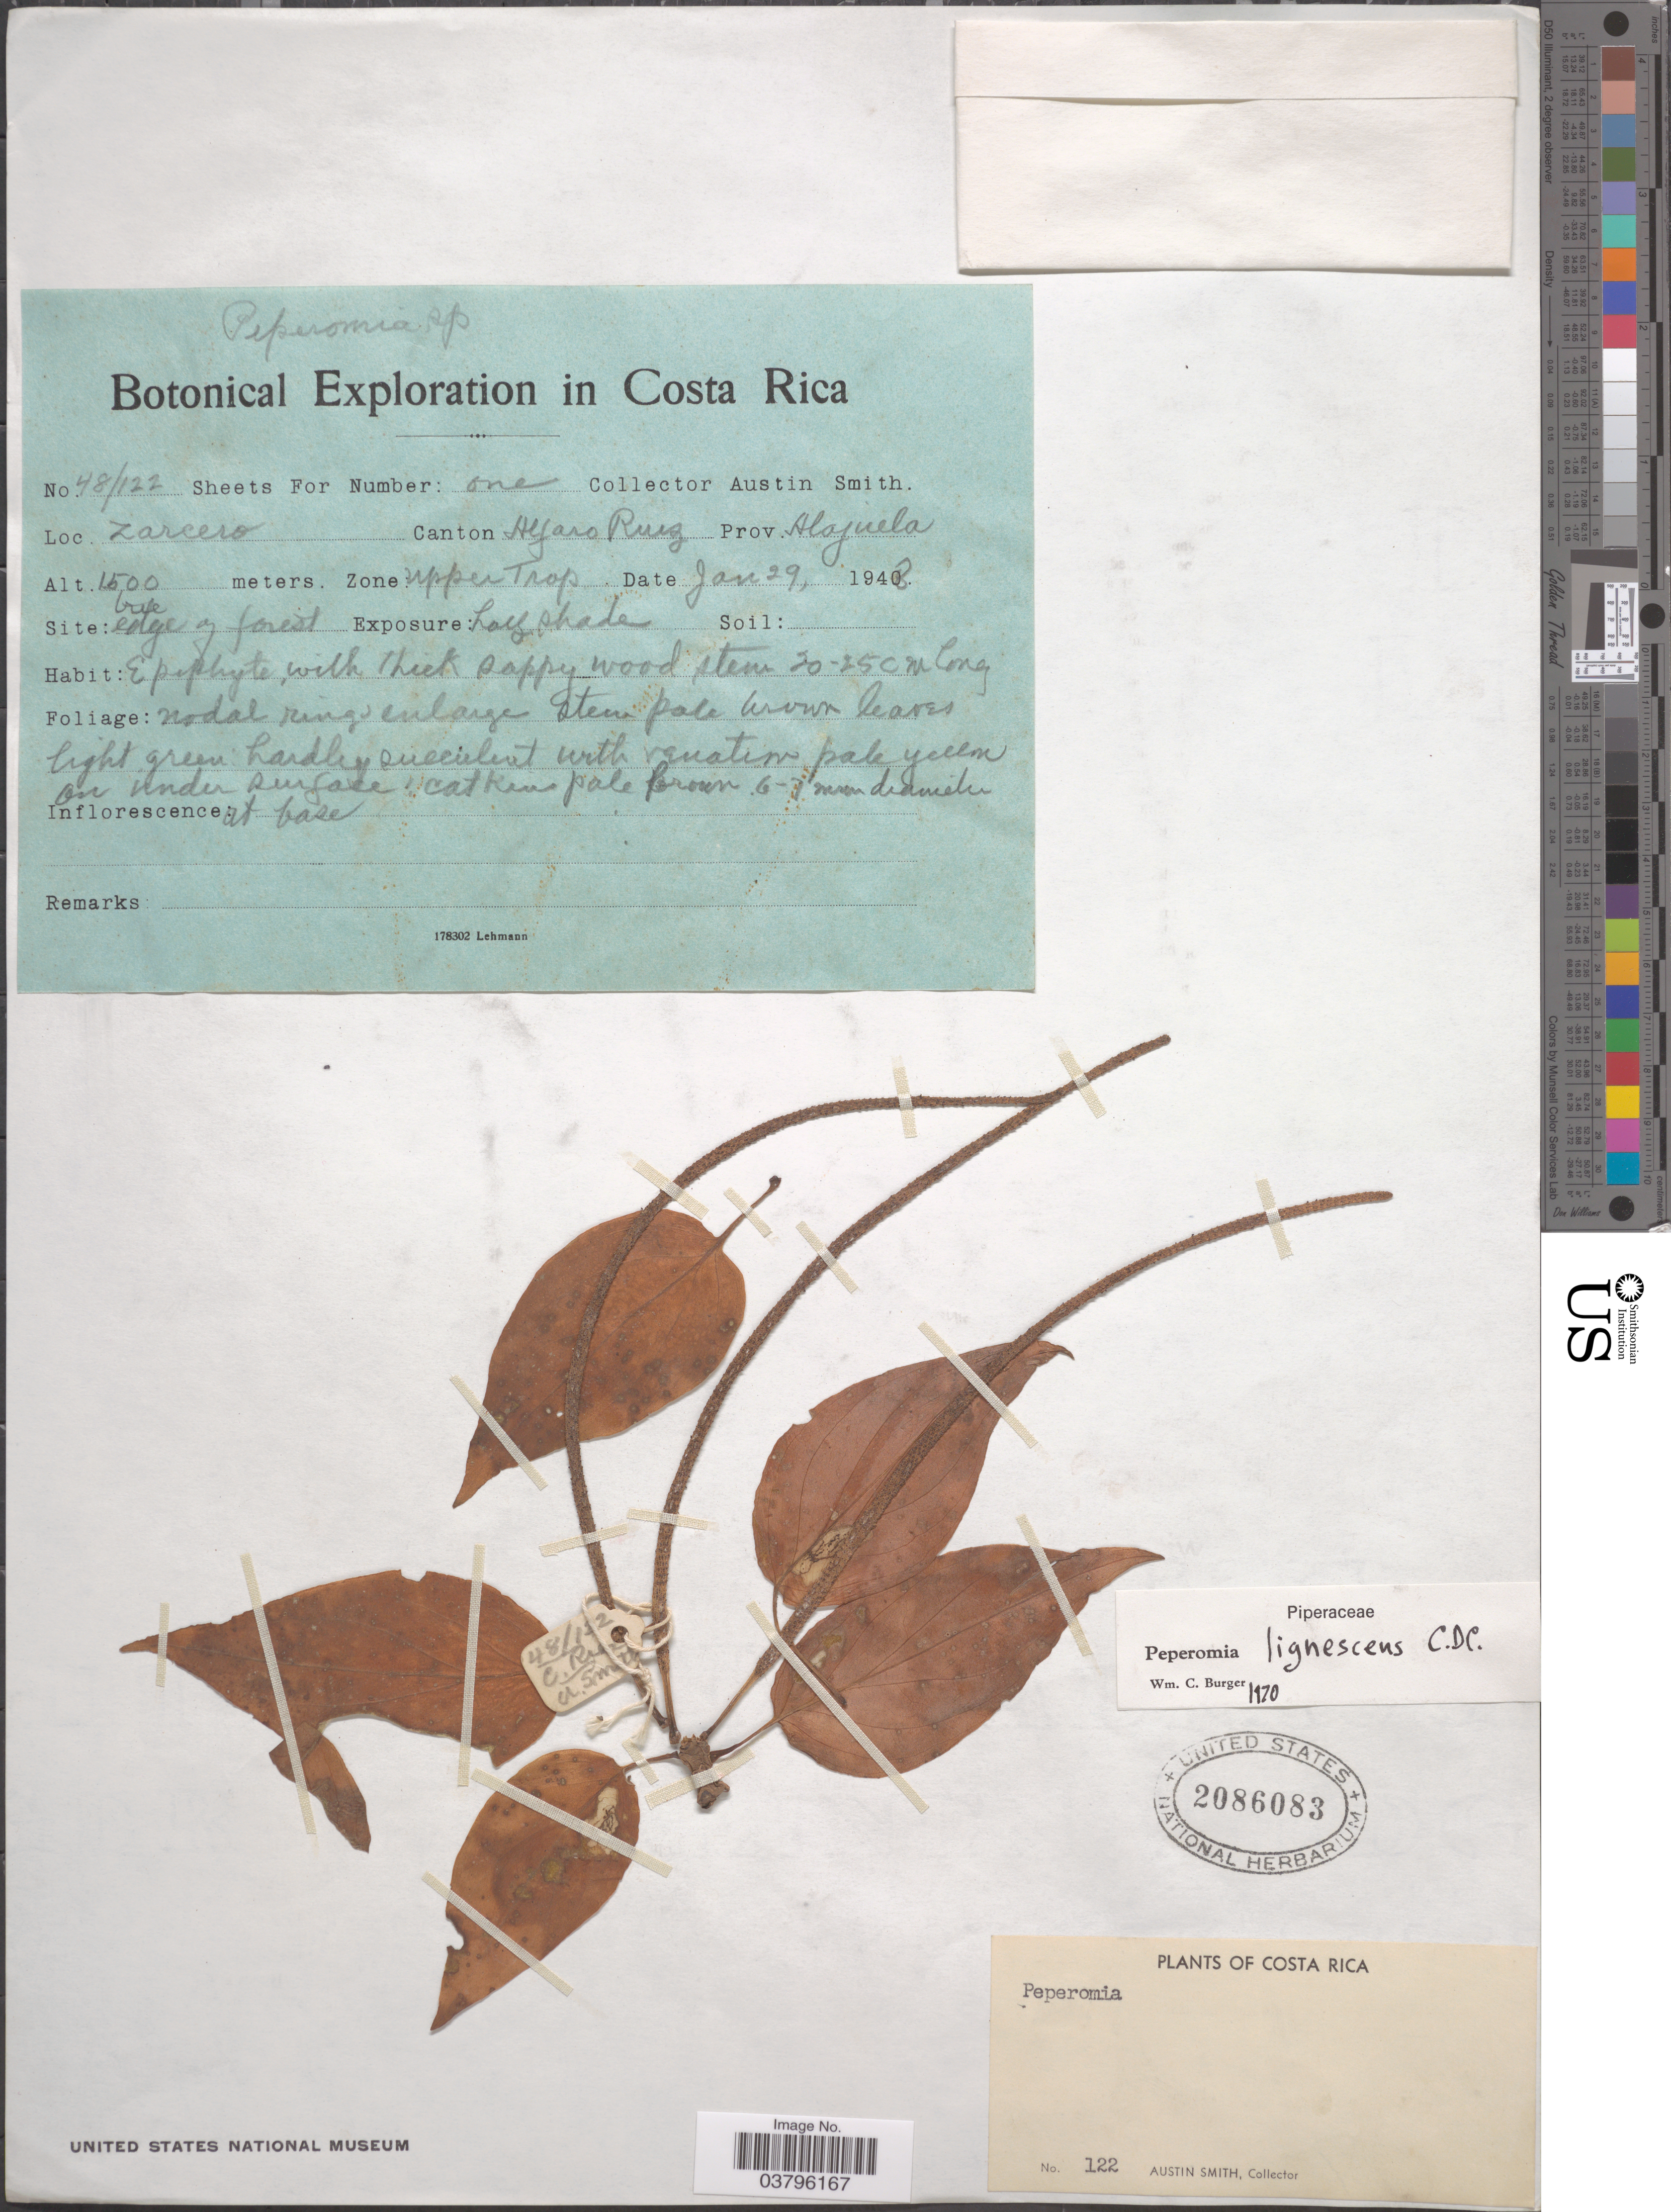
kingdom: Plantae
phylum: Tracheophyta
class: Magnoliopsida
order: Piperales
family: Piperaceae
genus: Peperomia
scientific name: Peperomia lignescens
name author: C. DC.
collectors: Aust P. Smith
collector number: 122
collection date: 1948-01-29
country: Costa Rica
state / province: Alajuela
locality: Zarcero. Canton Alfaro Ruiz.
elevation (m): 1500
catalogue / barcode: US 2086083